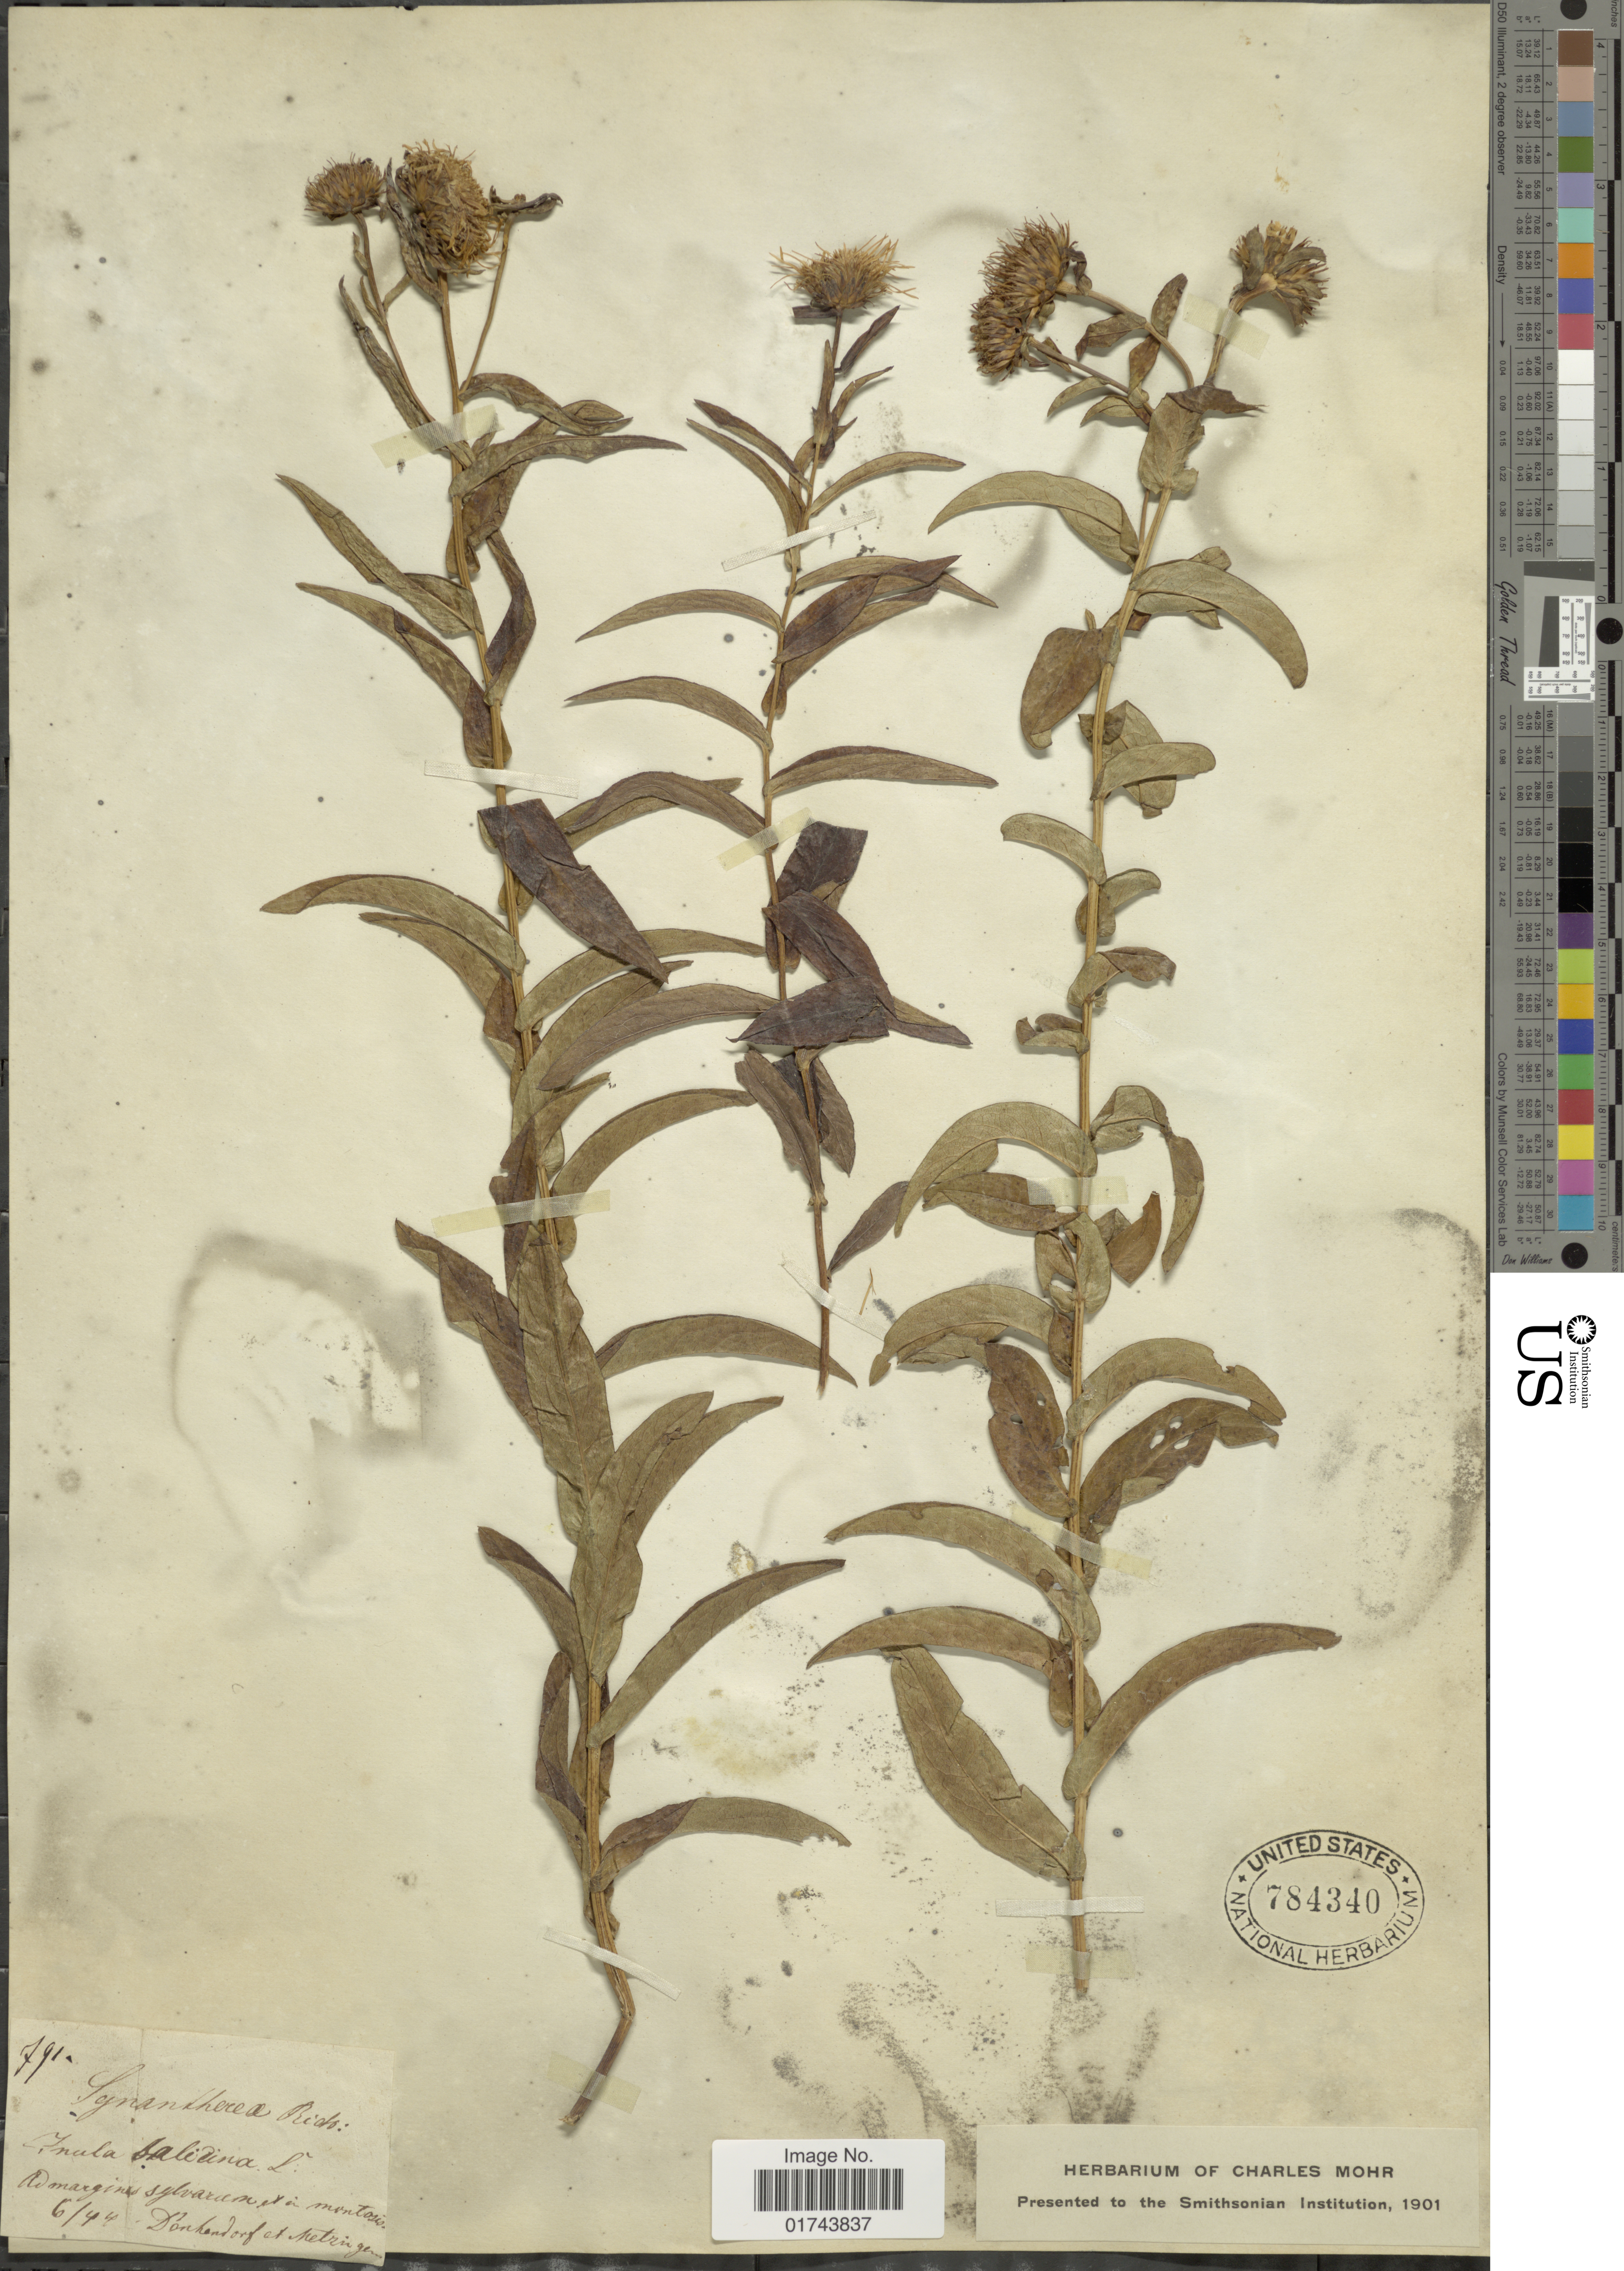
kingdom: Plantae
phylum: Tracheophyta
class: Magnoliopsida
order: Asterales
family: Asteraceae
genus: Inula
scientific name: Inula salicina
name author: L.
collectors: Donkendorf & Metzinger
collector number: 791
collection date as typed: Transcribed d/m/y: /6/44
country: Germany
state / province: Baden-Württemberg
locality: Margins sylvaran et montosio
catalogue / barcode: US 784340